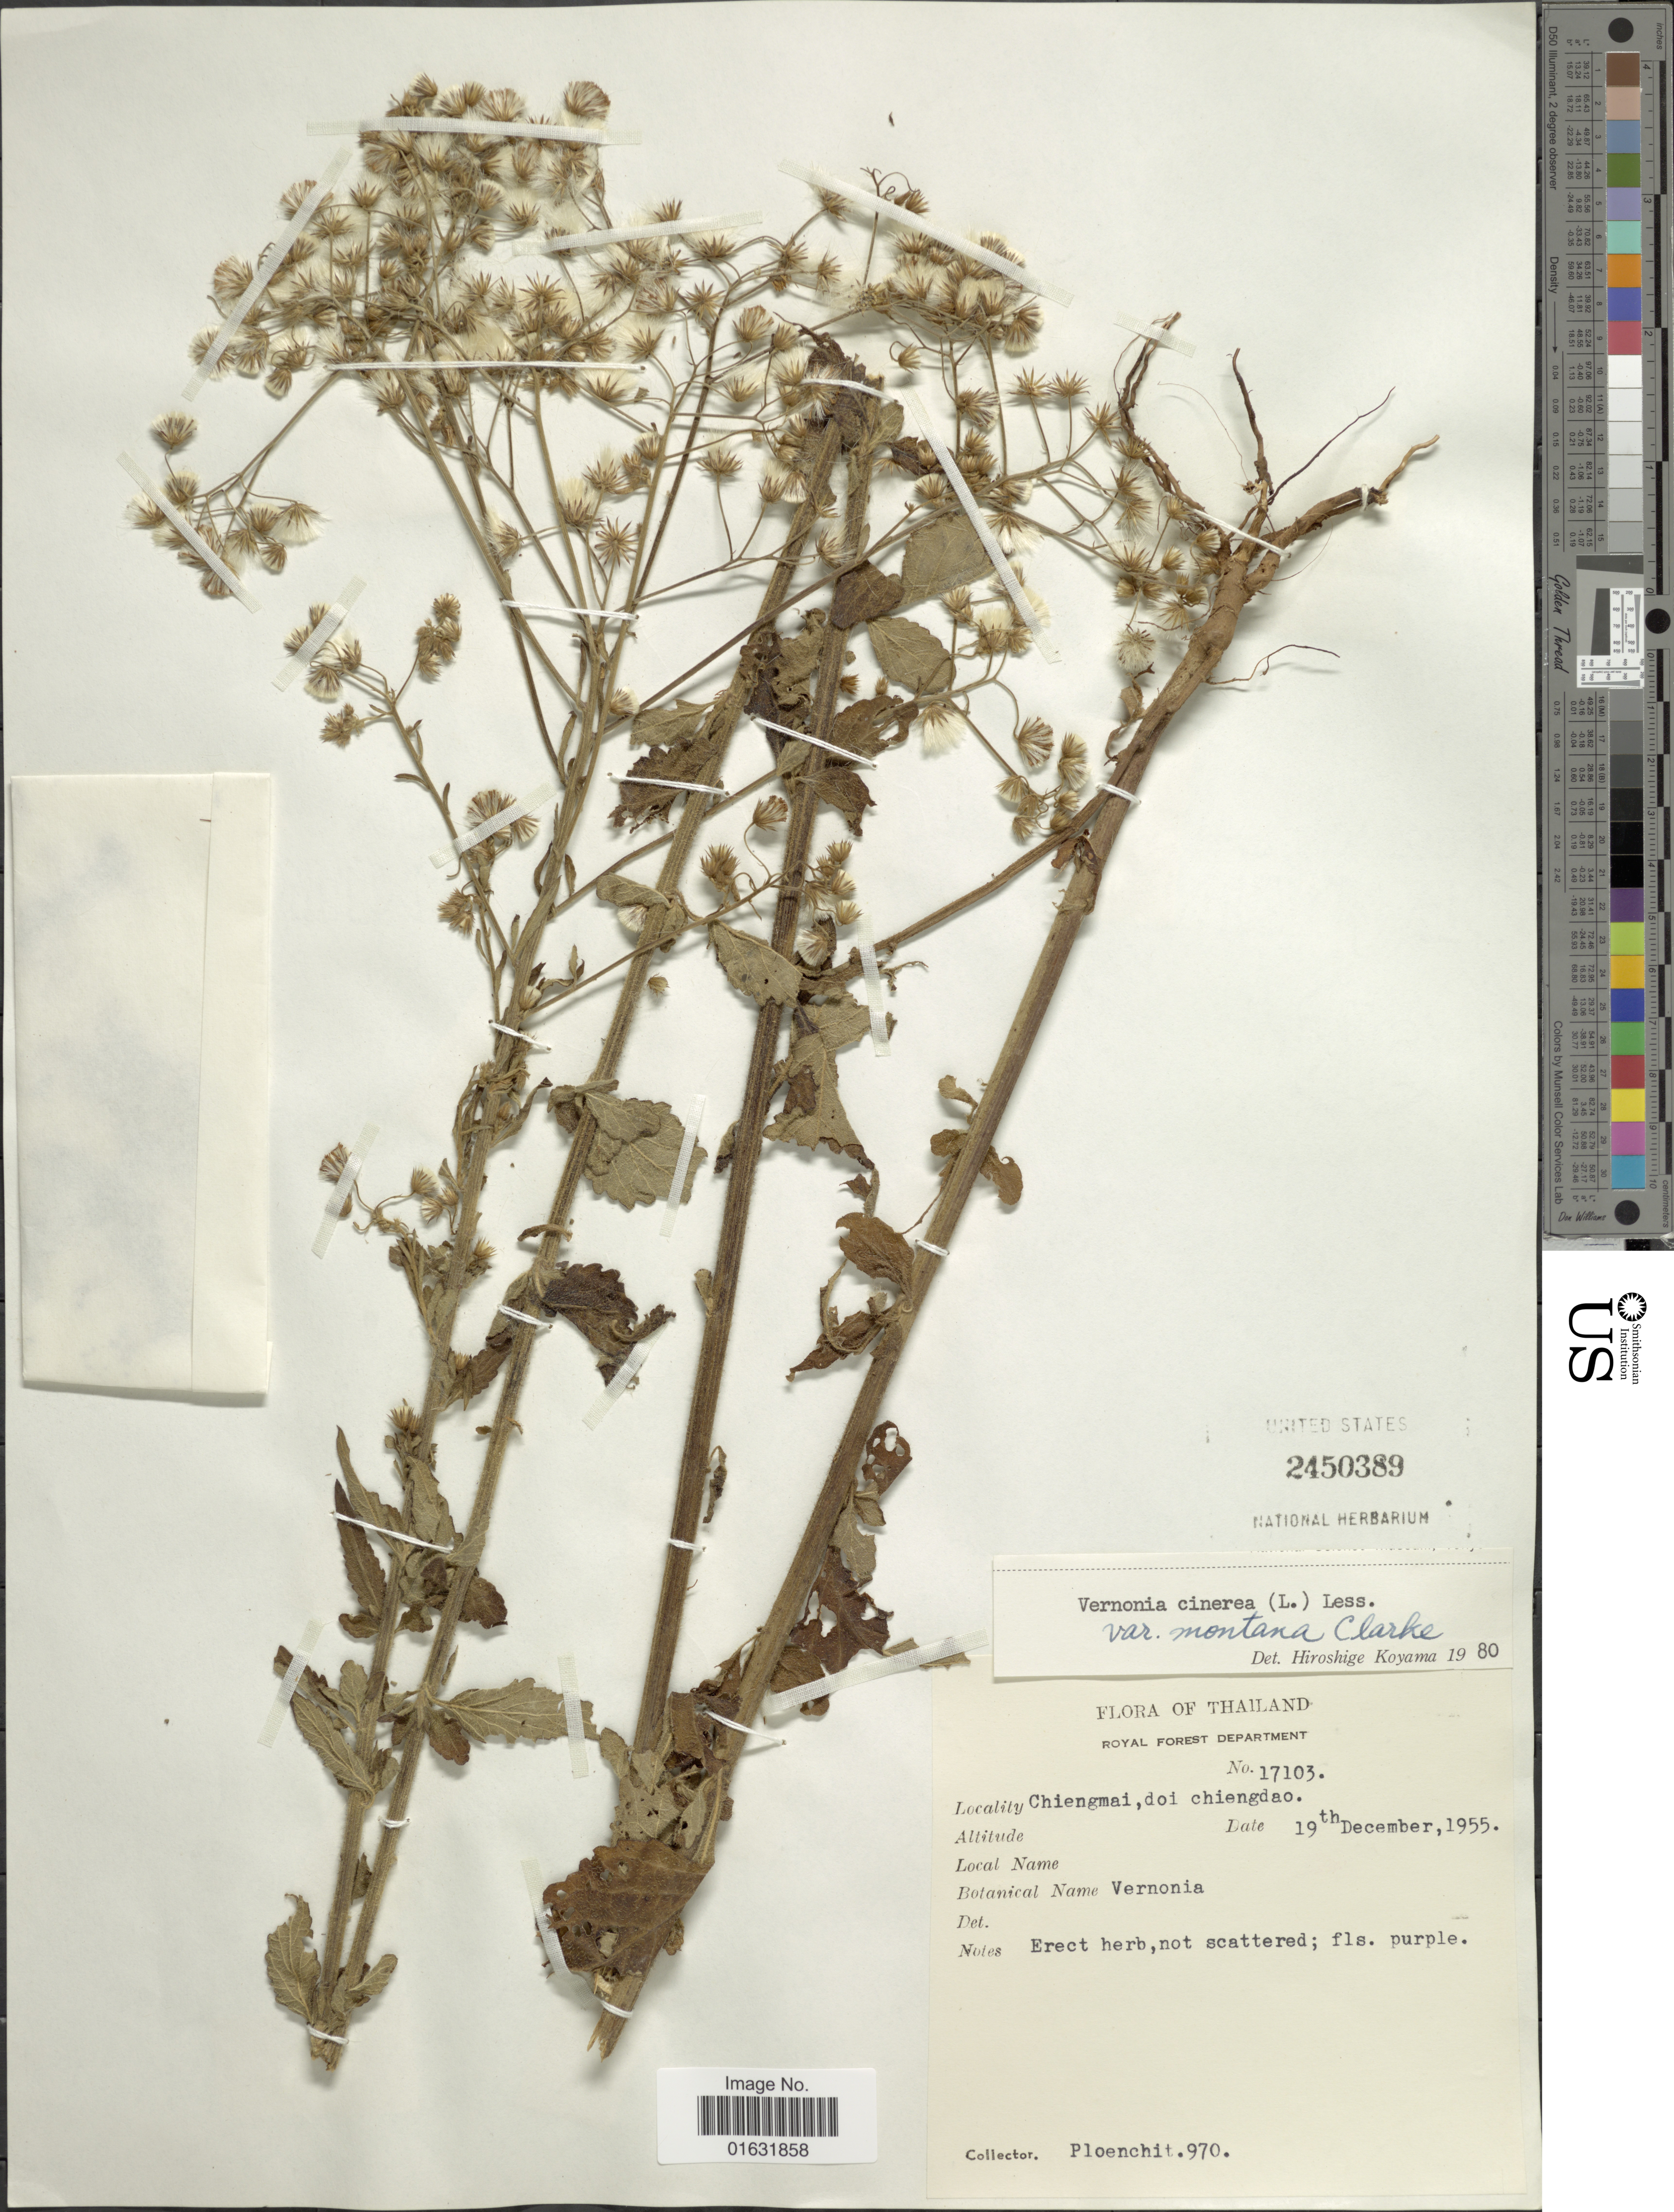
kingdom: Plantae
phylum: Tracheophyta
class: Magnoliopsida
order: Asterales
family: Asteraceae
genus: Cyanthillium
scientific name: Cyanthillium cinereum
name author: (L.) H. Rob.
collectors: Ploenchit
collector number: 970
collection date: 1955-12-19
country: Thailand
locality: Chiengmai, doi chiengdao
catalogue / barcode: US 2450389